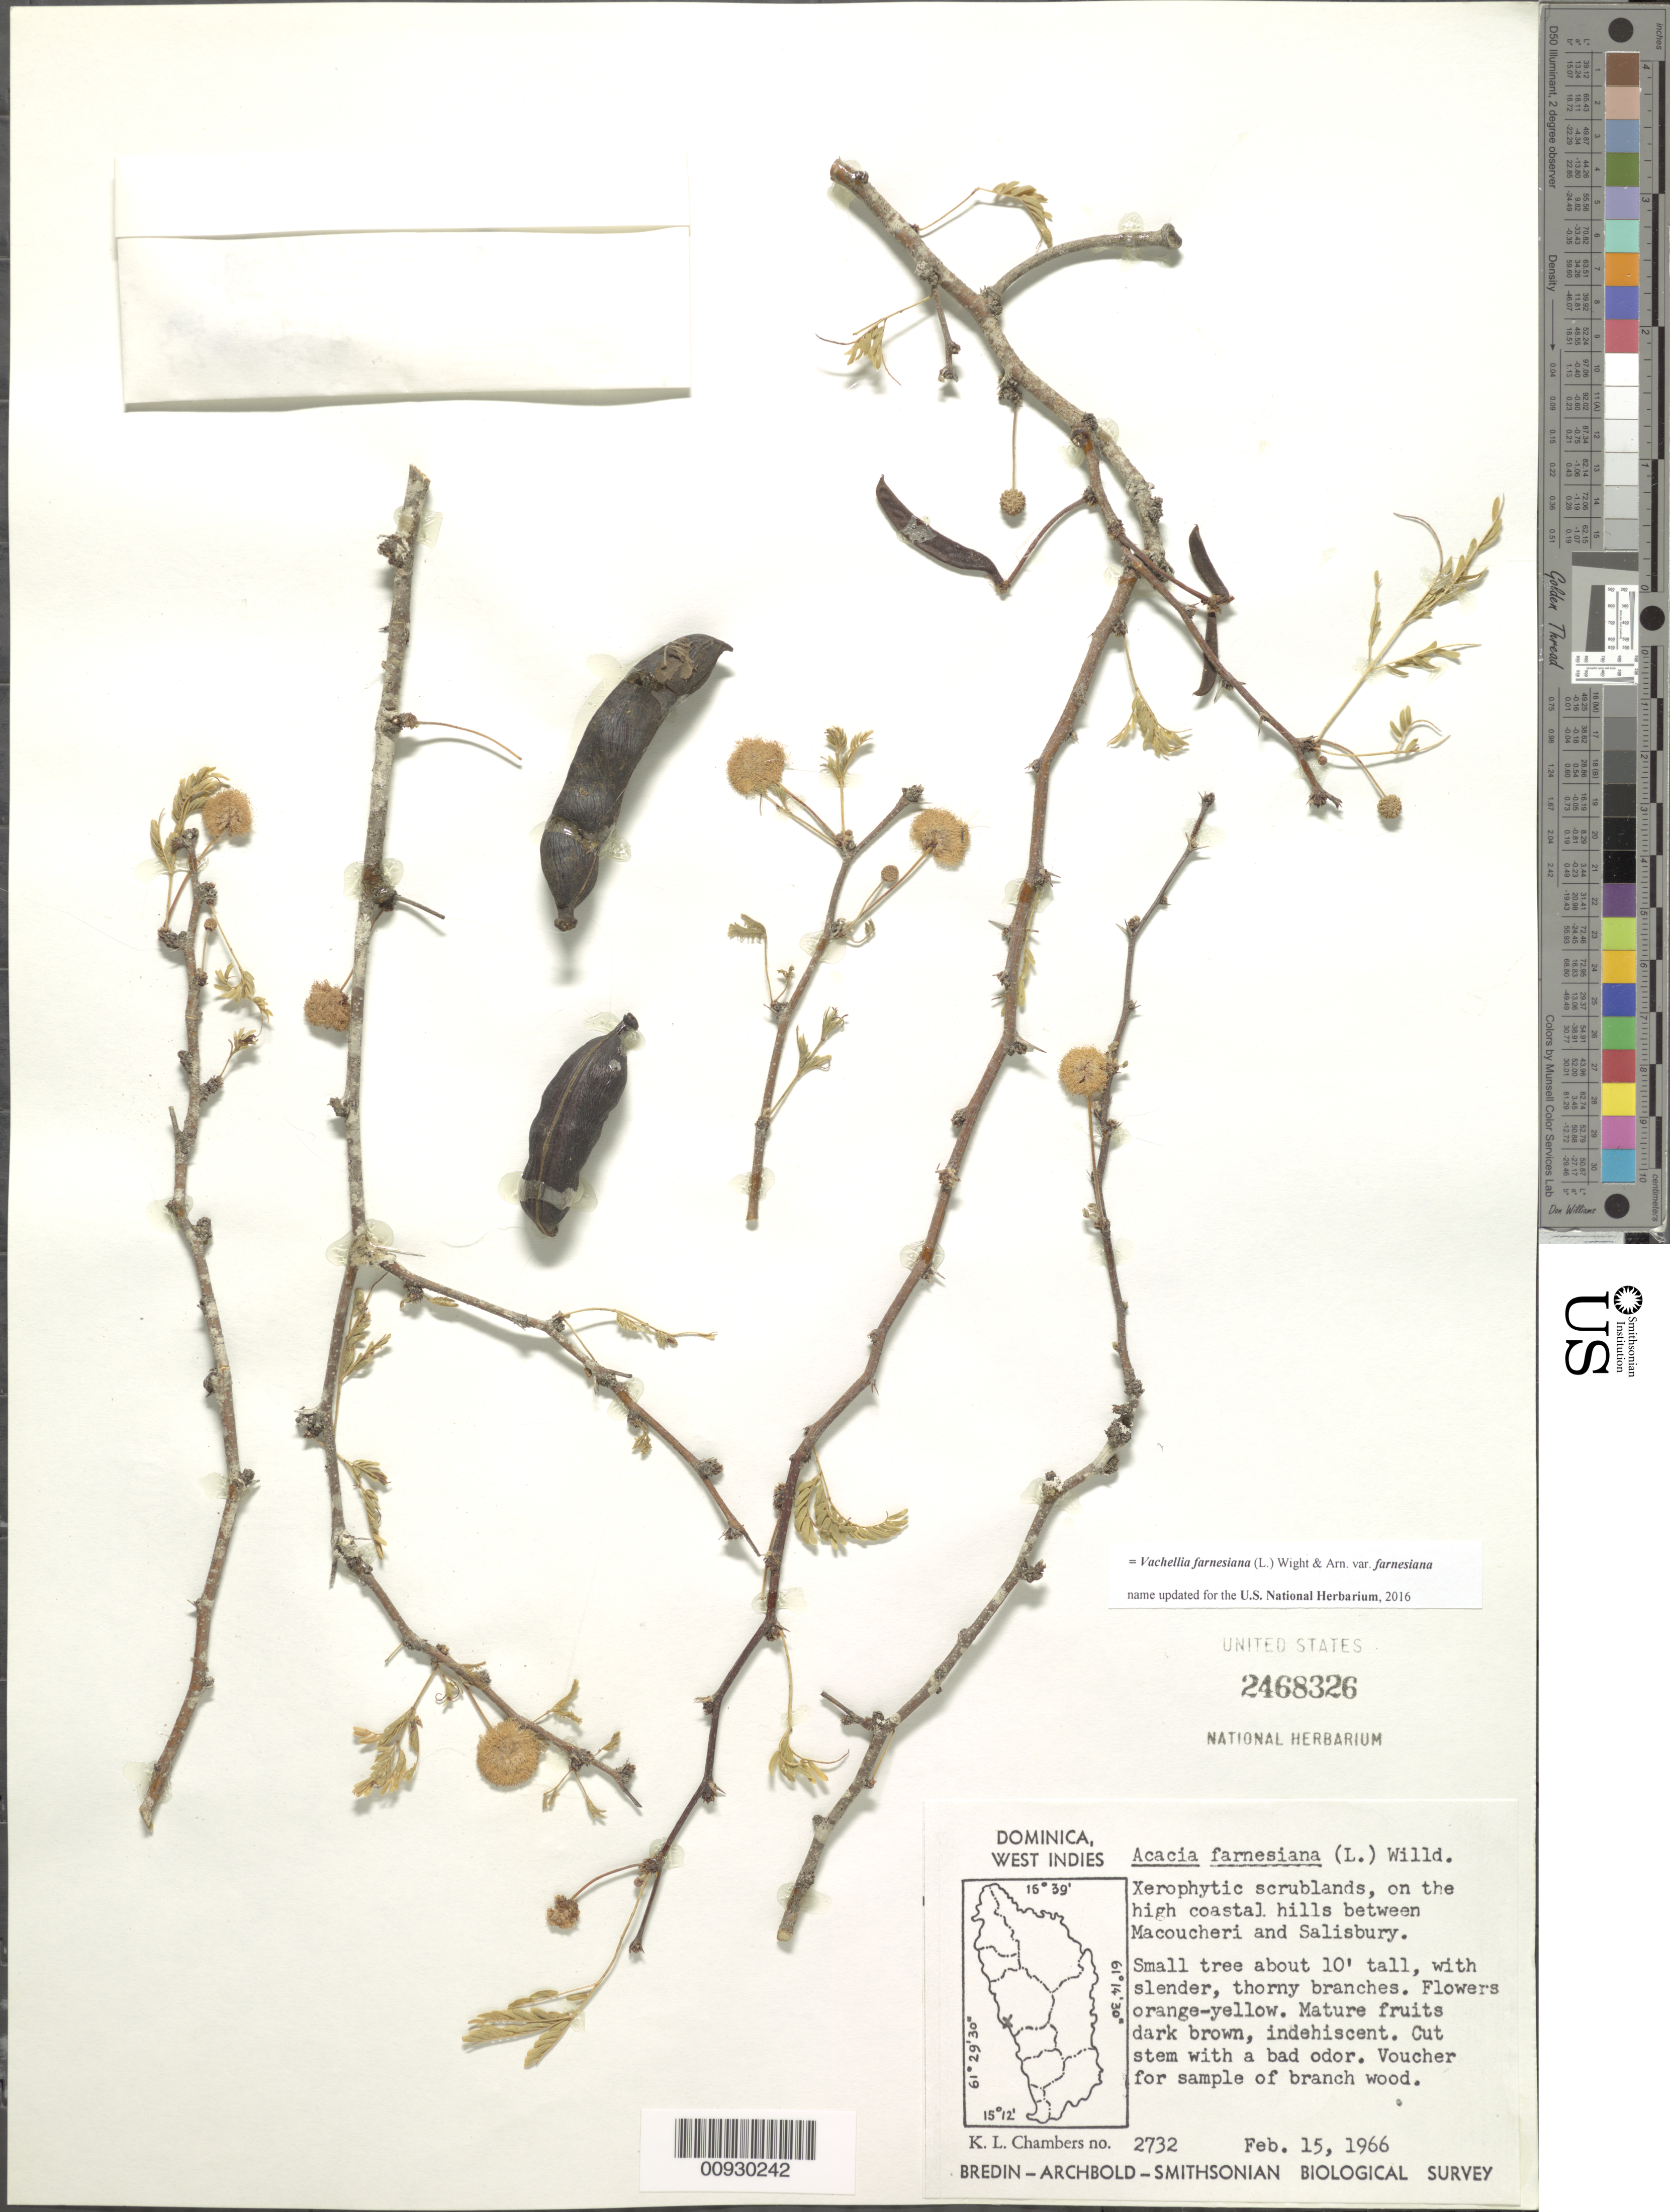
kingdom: Plantae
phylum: Tracheophyta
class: Magnoliopsida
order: Fabales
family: Fabaceae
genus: Vachellia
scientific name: Vachellia farnesiana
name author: (L.) Wight & Arn.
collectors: K. L. Chambers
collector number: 2732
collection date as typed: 15 Feb 1966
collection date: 1966-02-15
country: Dominica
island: Dominica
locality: Xerophytic scrublands, on the high coastal hills between Macoucheri and Salisbury.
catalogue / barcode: US 2468326